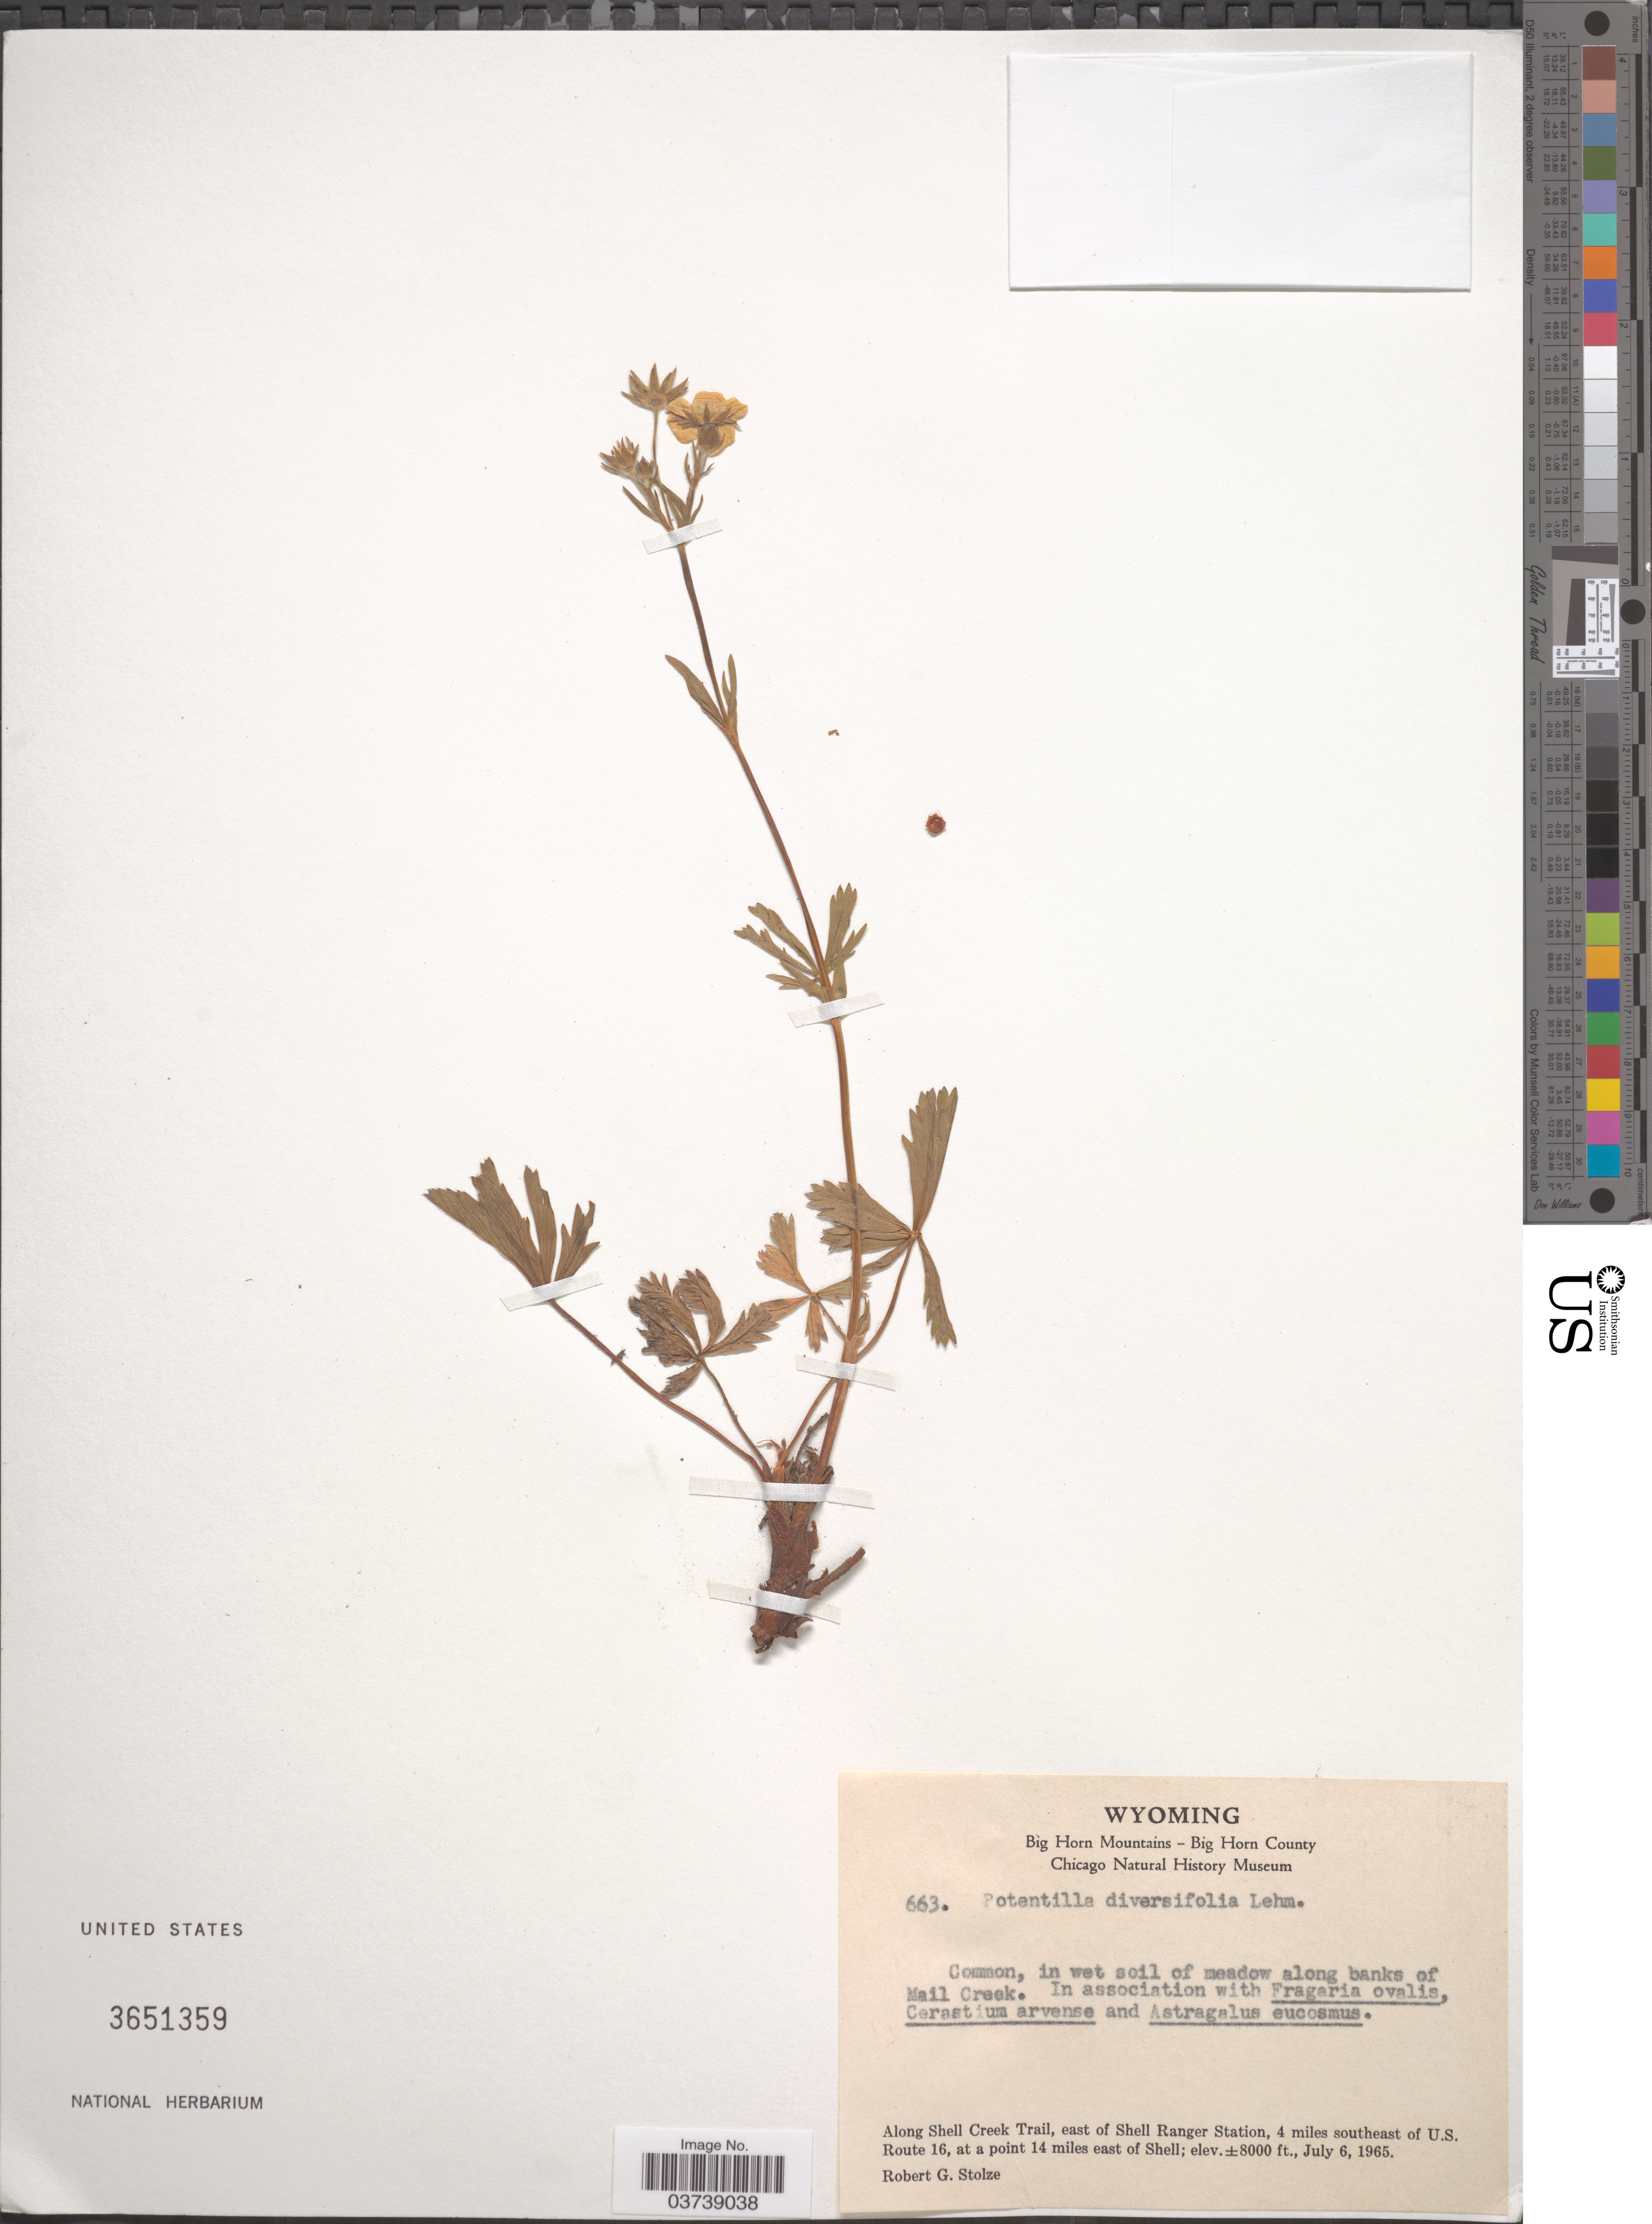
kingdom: Plantae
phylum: Tracheophyta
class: Magnoliopsida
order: Rosales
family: Rosaceae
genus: Potentilla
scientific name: Potentilla diversifolia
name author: Lehm.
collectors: R. G. Stolze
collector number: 663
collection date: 1965-07-06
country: United States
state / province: Wyoming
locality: Big Horn Mountains - Big Horn County. Along banks of Mail Creek. Along Shell Creek Trail, east of Shell Ranger Station, 4 miles southeast of U.S. Route 16, at a point 14 miles east of Shell.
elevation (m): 2438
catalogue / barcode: US 3651359